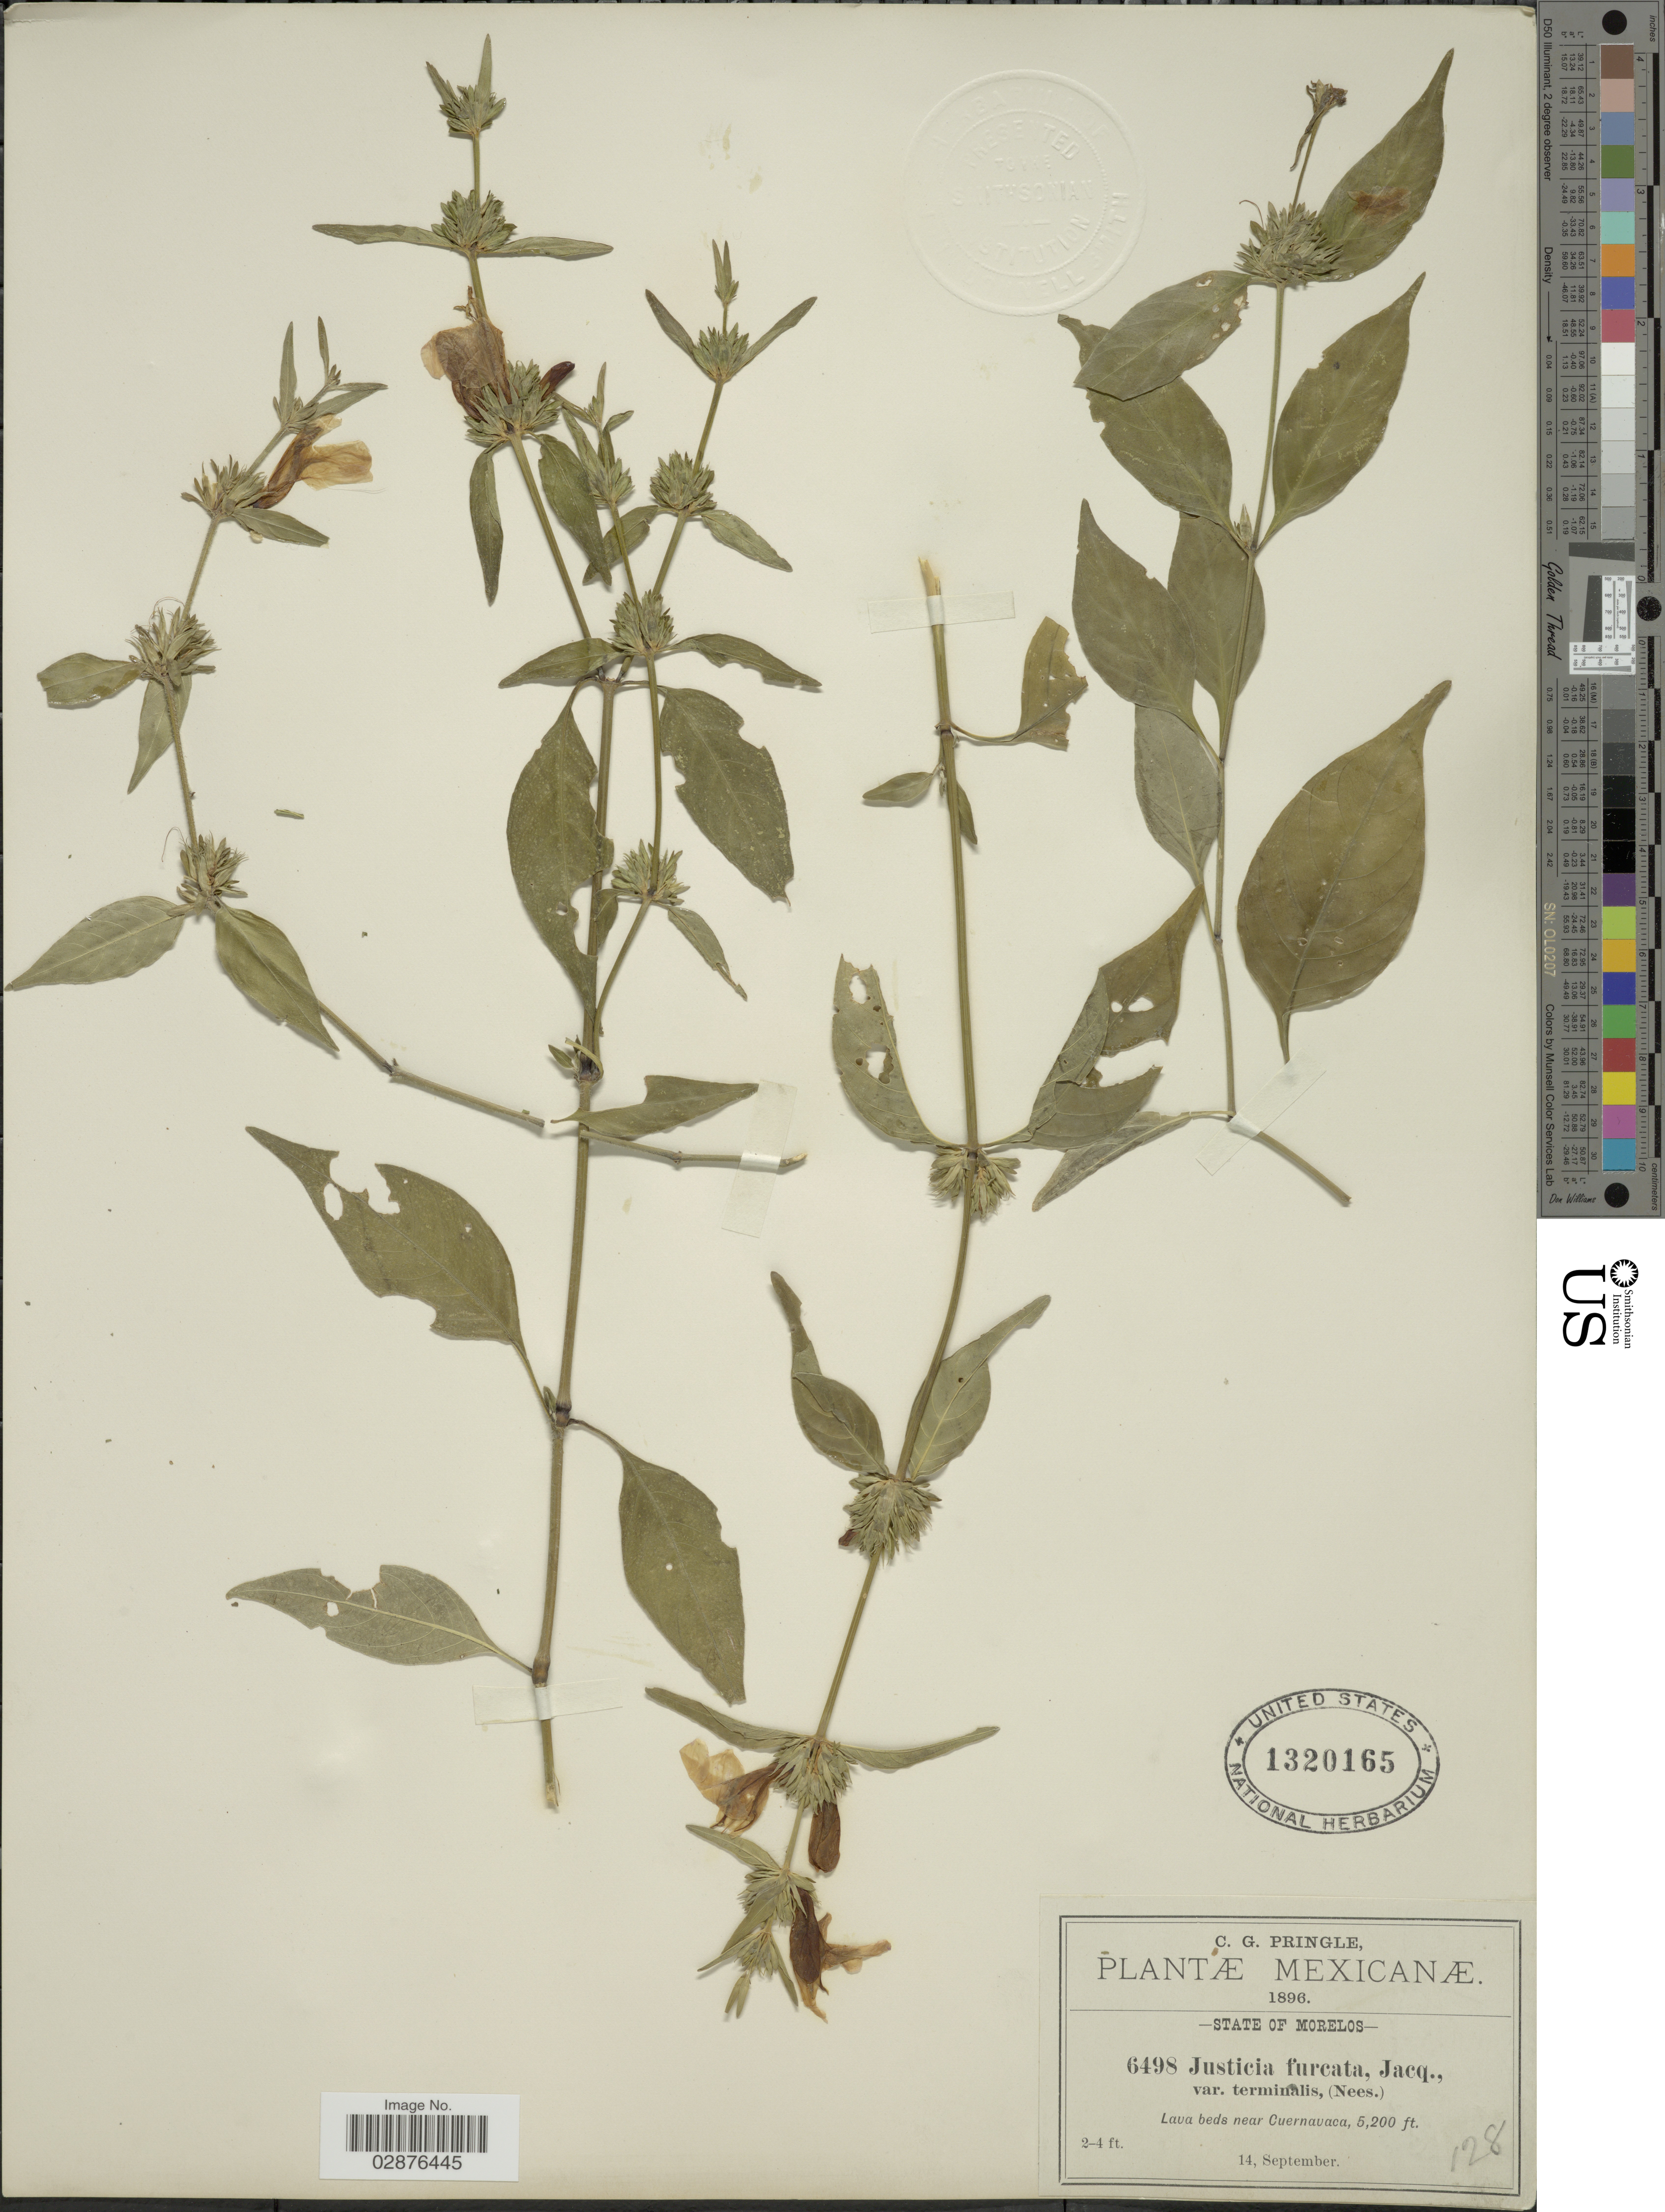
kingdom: Plantae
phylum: Tracheophyta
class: Magnoliopsida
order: Lamiales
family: Acanthaceae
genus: Justicia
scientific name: Justicia furcata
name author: Lam.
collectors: C. G. Pringle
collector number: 6498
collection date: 1896-09-14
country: Mexico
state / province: Morelos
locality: Lava beds near Cuernavaca.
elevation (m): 1585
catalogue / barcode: US 1320165